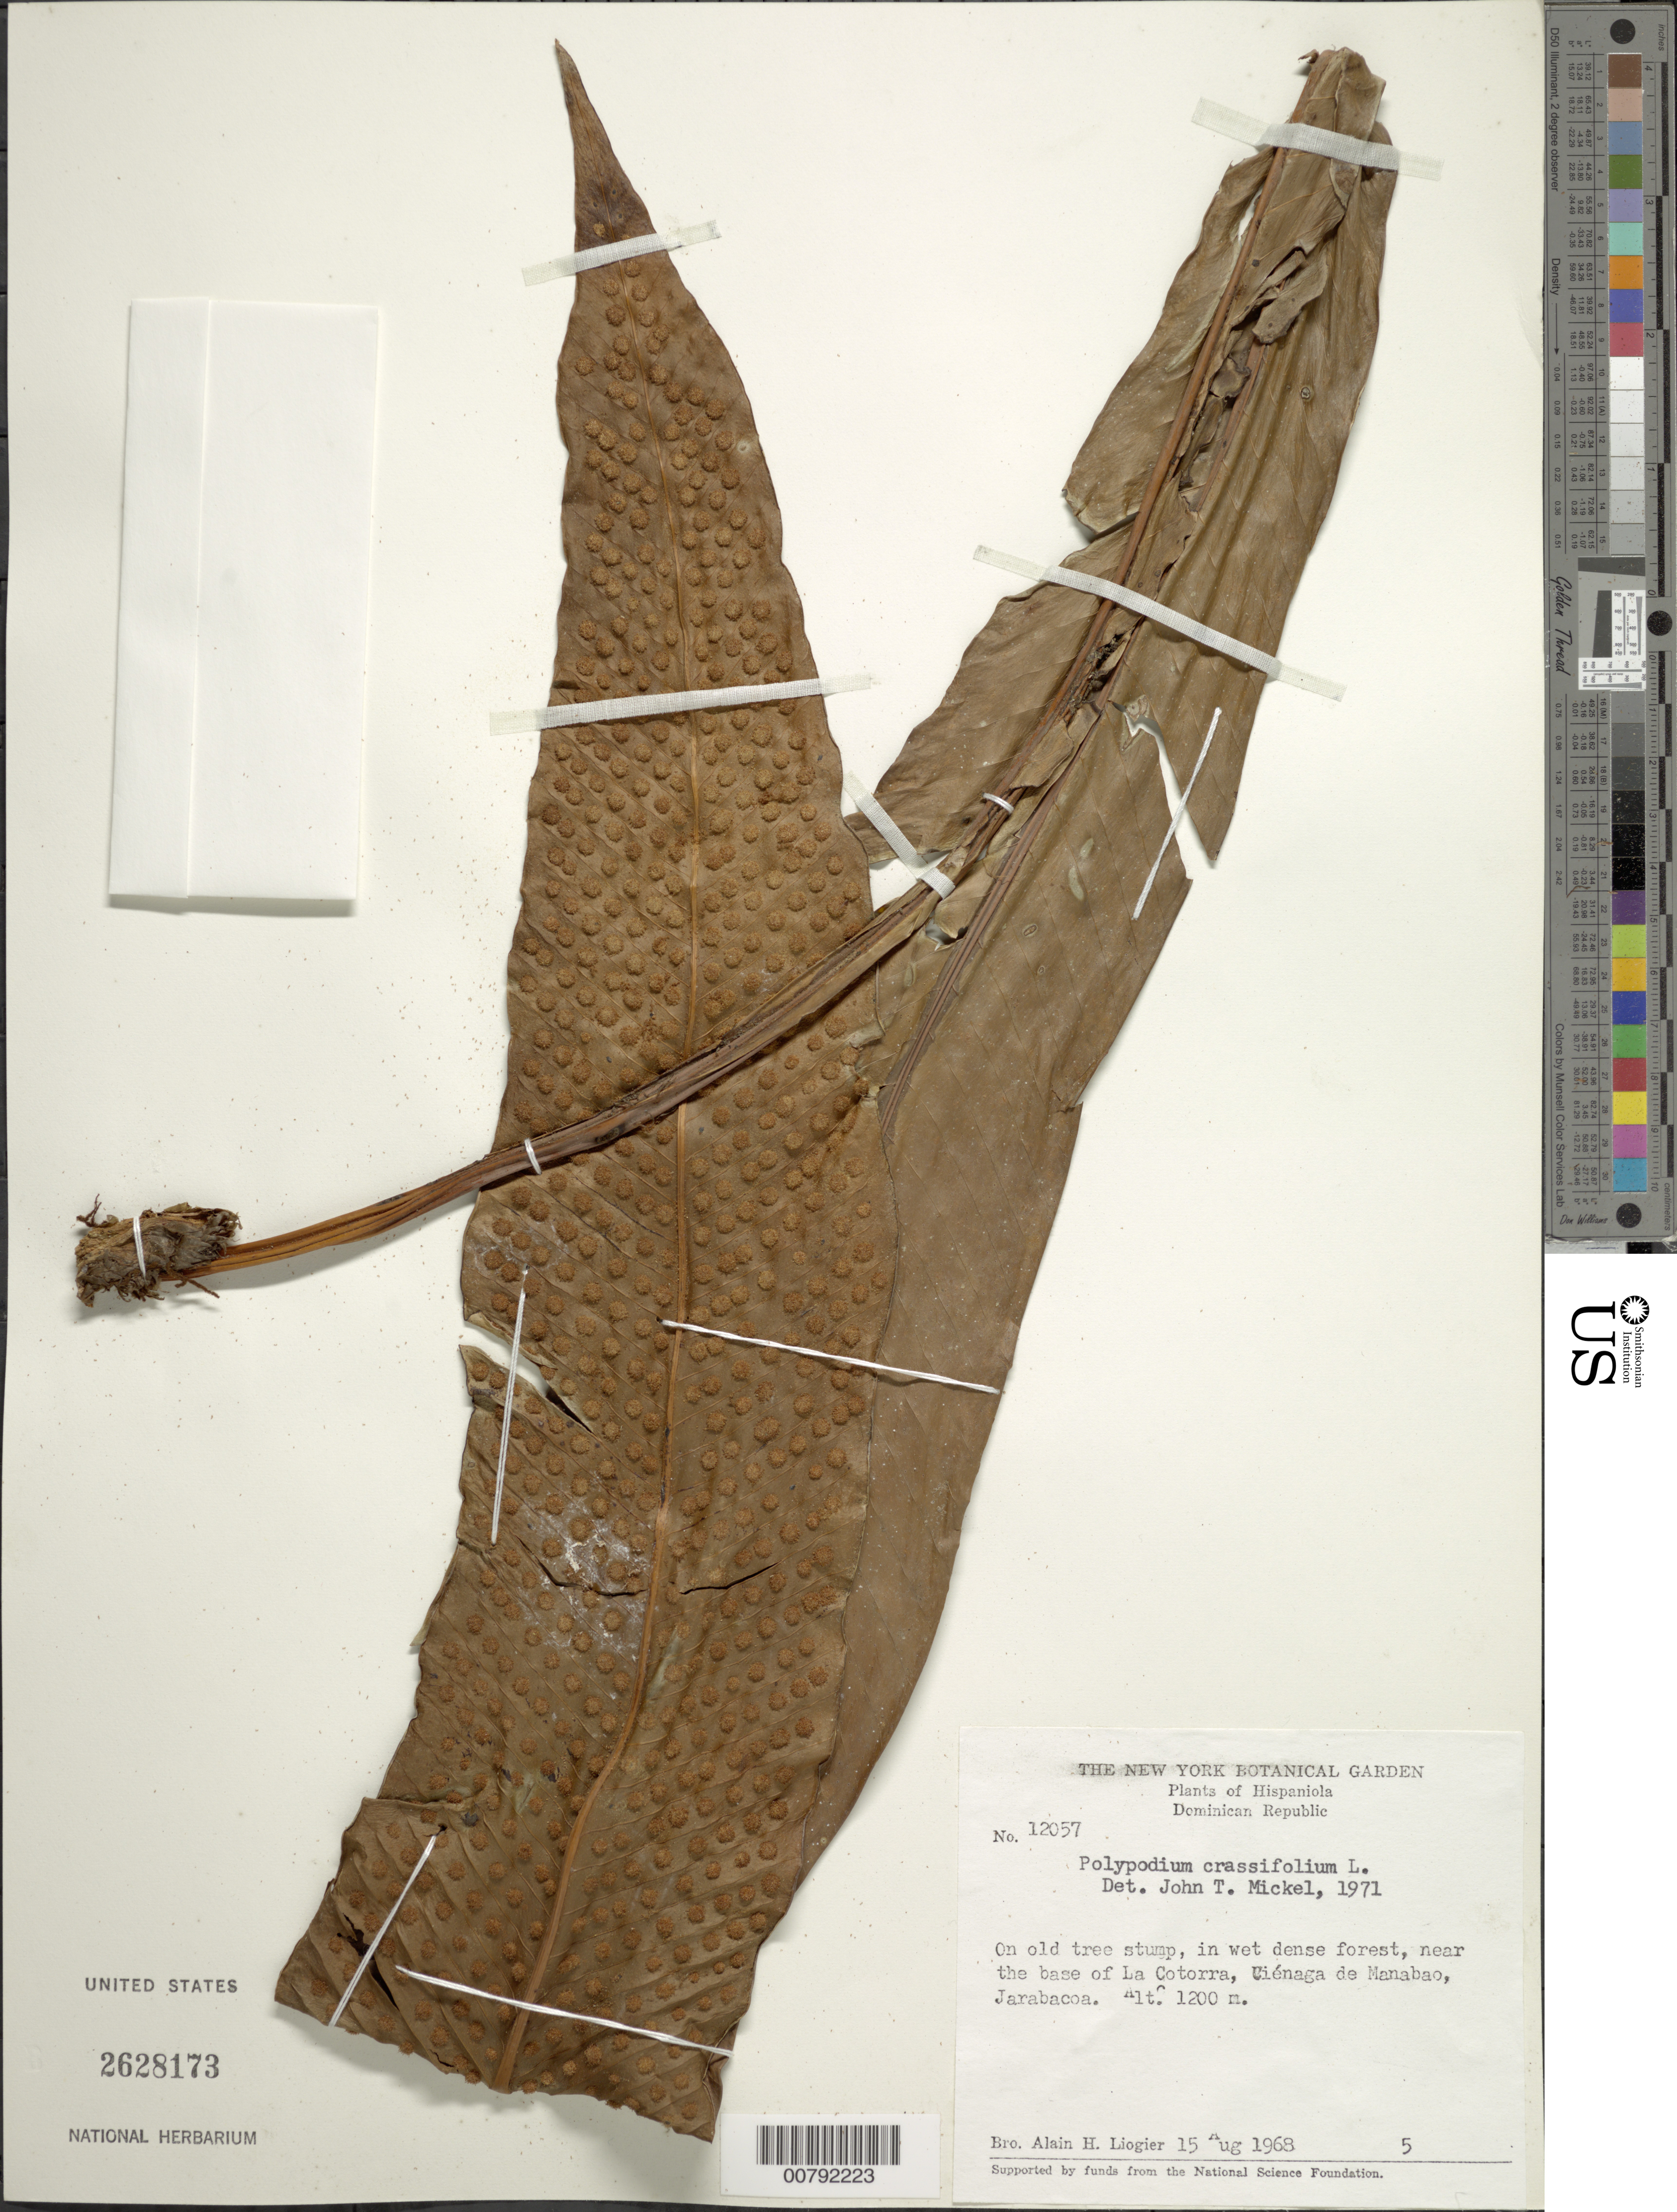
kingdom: Plantae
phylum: Tracheophyta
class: Polypodiopsida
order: Polypodiales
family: Polypodiaceae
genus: Niphidium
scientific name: Niphidium crassifolium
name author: (L.) Lellinger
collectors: A. H. Liogier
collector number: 12057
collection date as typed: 15 Aug 1968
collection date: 1968-08-15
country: Dominican Republic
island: Hispaniola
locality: La Cotorra, Ciénaga de Manabao, Jarabacoa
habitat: Wet dense forest, on old tree stump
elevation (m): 1200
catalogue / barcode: US 2628173